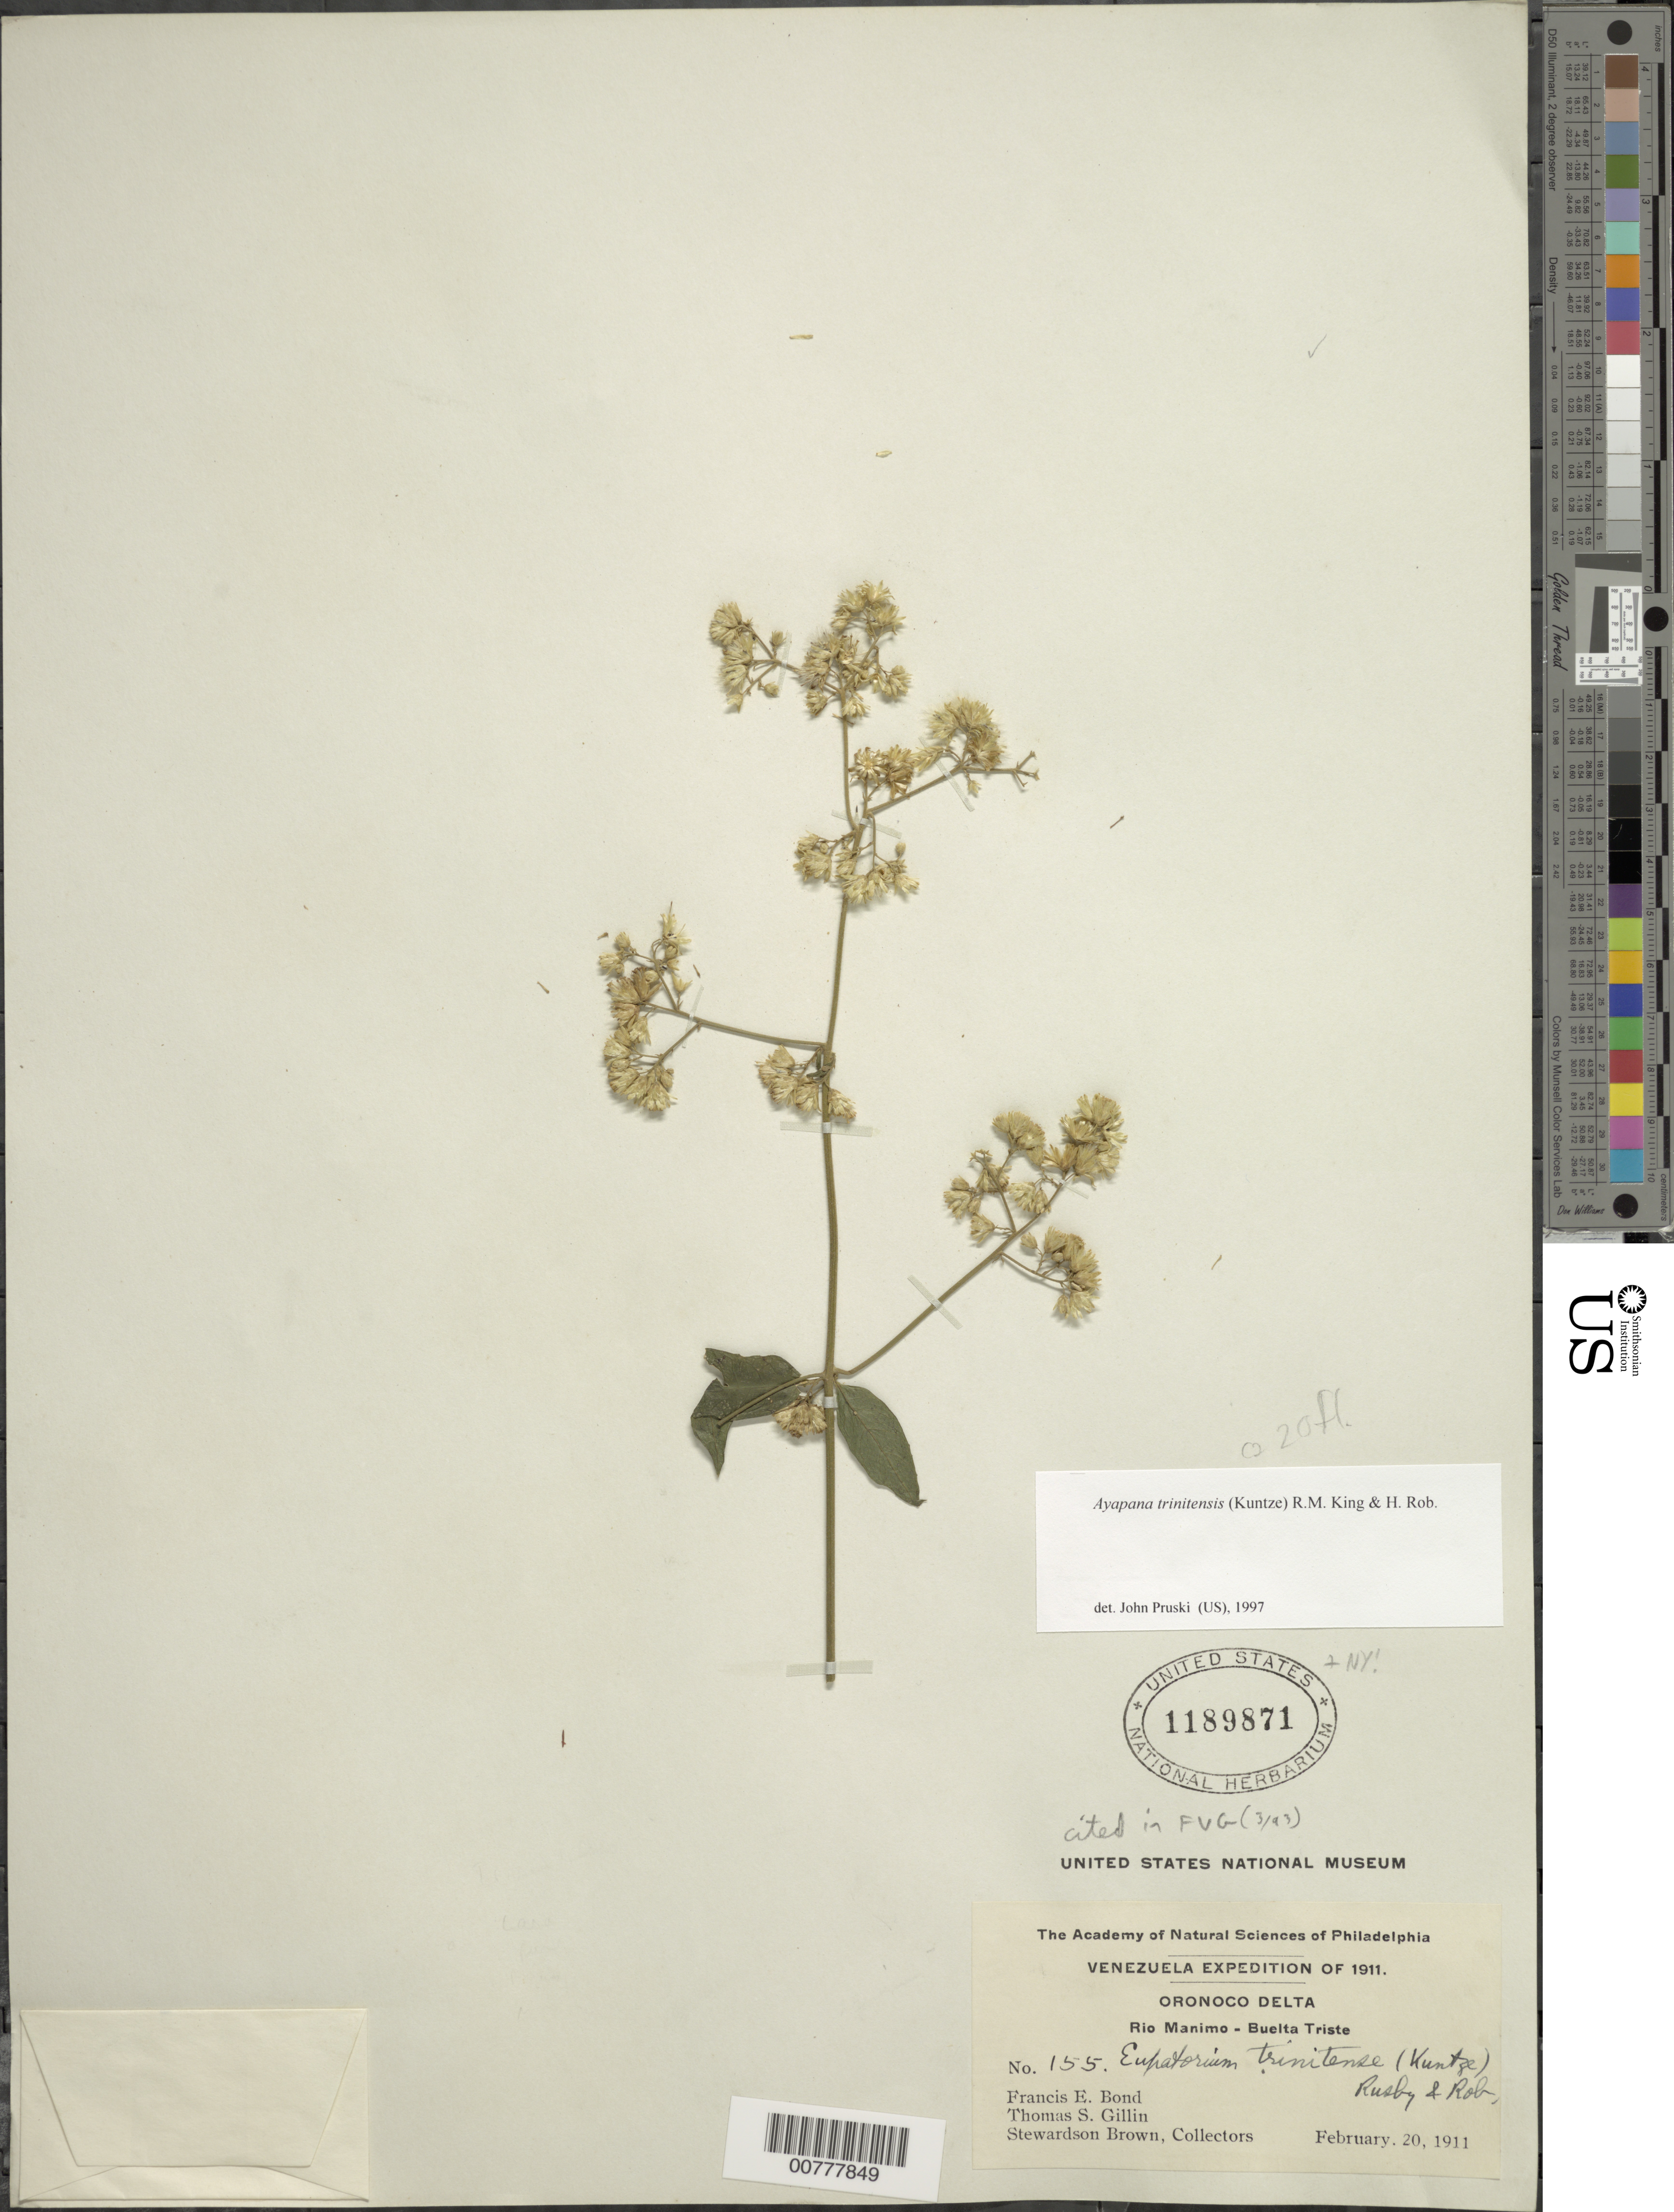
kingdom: Plantae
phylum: Tracheophyta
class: Magnoliopsida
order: Asterales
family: Asteraceae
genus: Ayapana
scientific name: Ayapana trinitensis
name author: (Kuntze) R.M. King & H. Rob.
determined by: Pruski, J. F.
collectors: F. Bond, T. Gillin & S. Brown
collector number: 155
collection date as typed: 20 February 1911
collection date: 1911-02-20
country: Venezuela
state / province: Delta Amacuro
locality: Orinoco Delta, along Cano Manamo near Vuelta Triste, Isla Manamito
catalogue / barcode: US 1189871